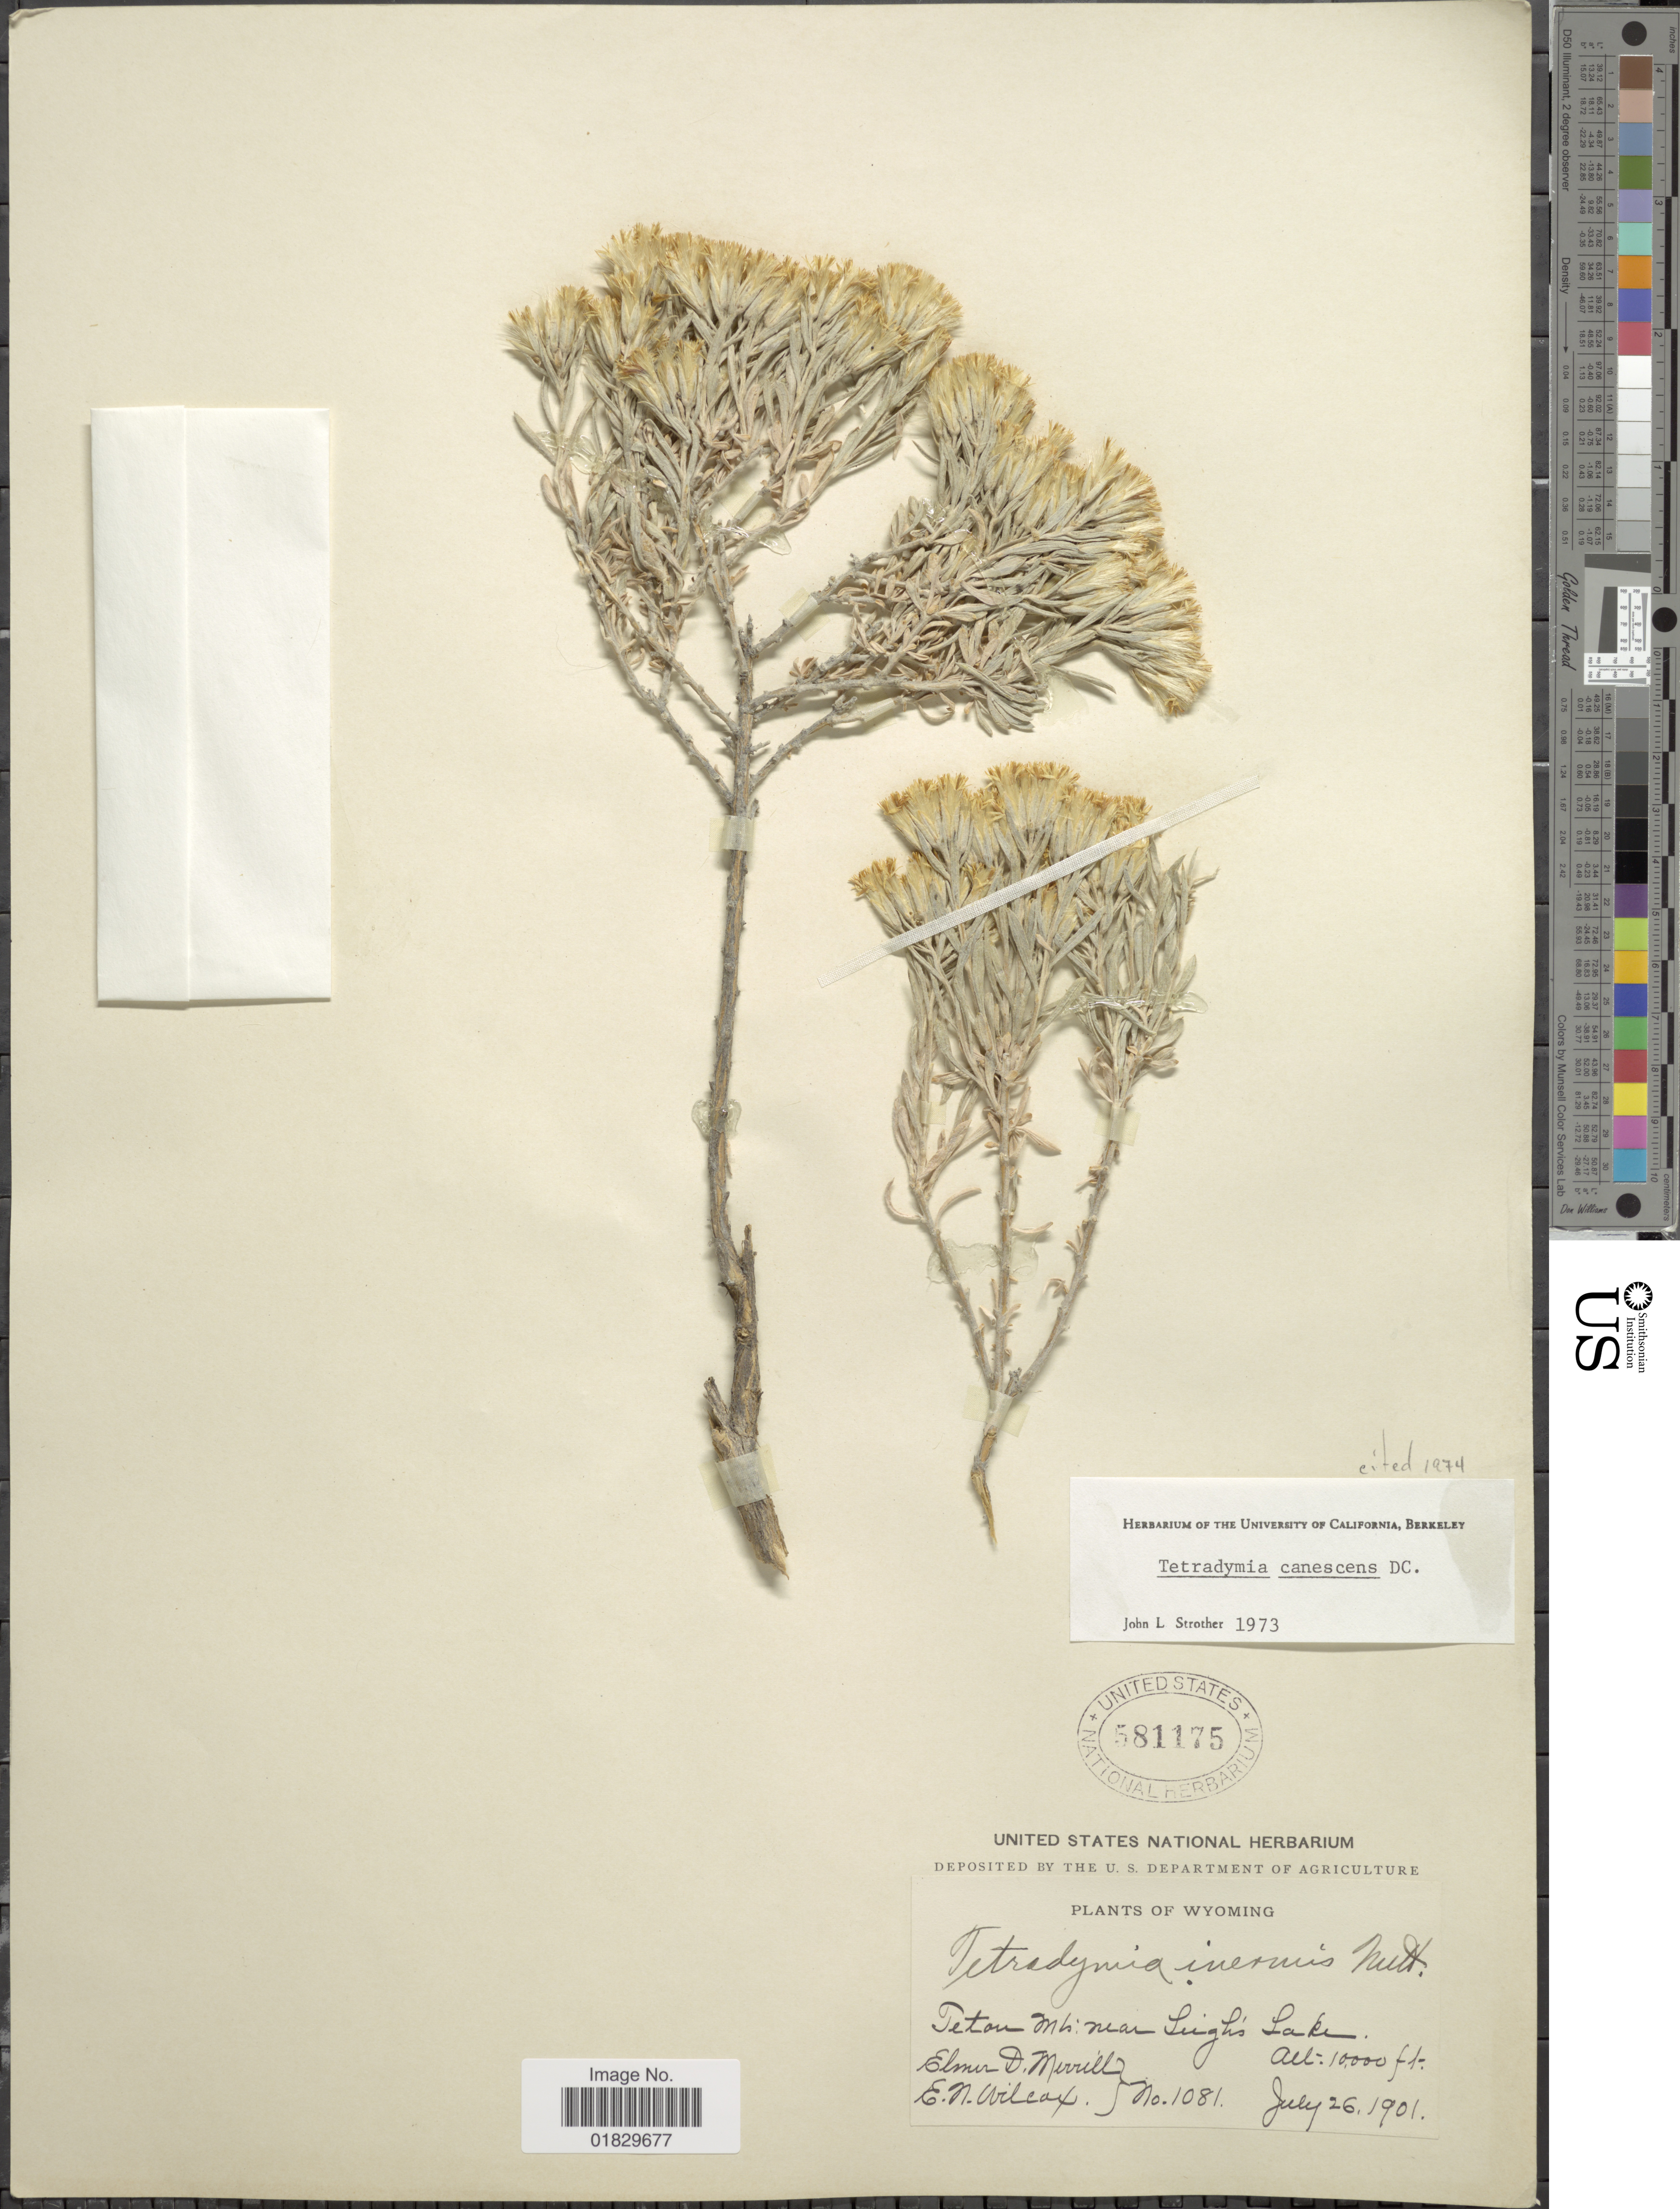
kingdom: Plantae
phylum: Tracheophyta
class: Magnoliopsida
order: Asterales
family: Asteraceae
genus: Tetradymia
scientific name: Tetradymia canescens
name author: DC.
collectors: E. D. Merrill & E. Wilcox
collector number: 1081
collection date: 1901-07-26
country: United States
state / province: Wyoming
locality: Tetan Mts. near Seigh's Lake.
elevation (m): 3048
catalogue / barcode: US 581175